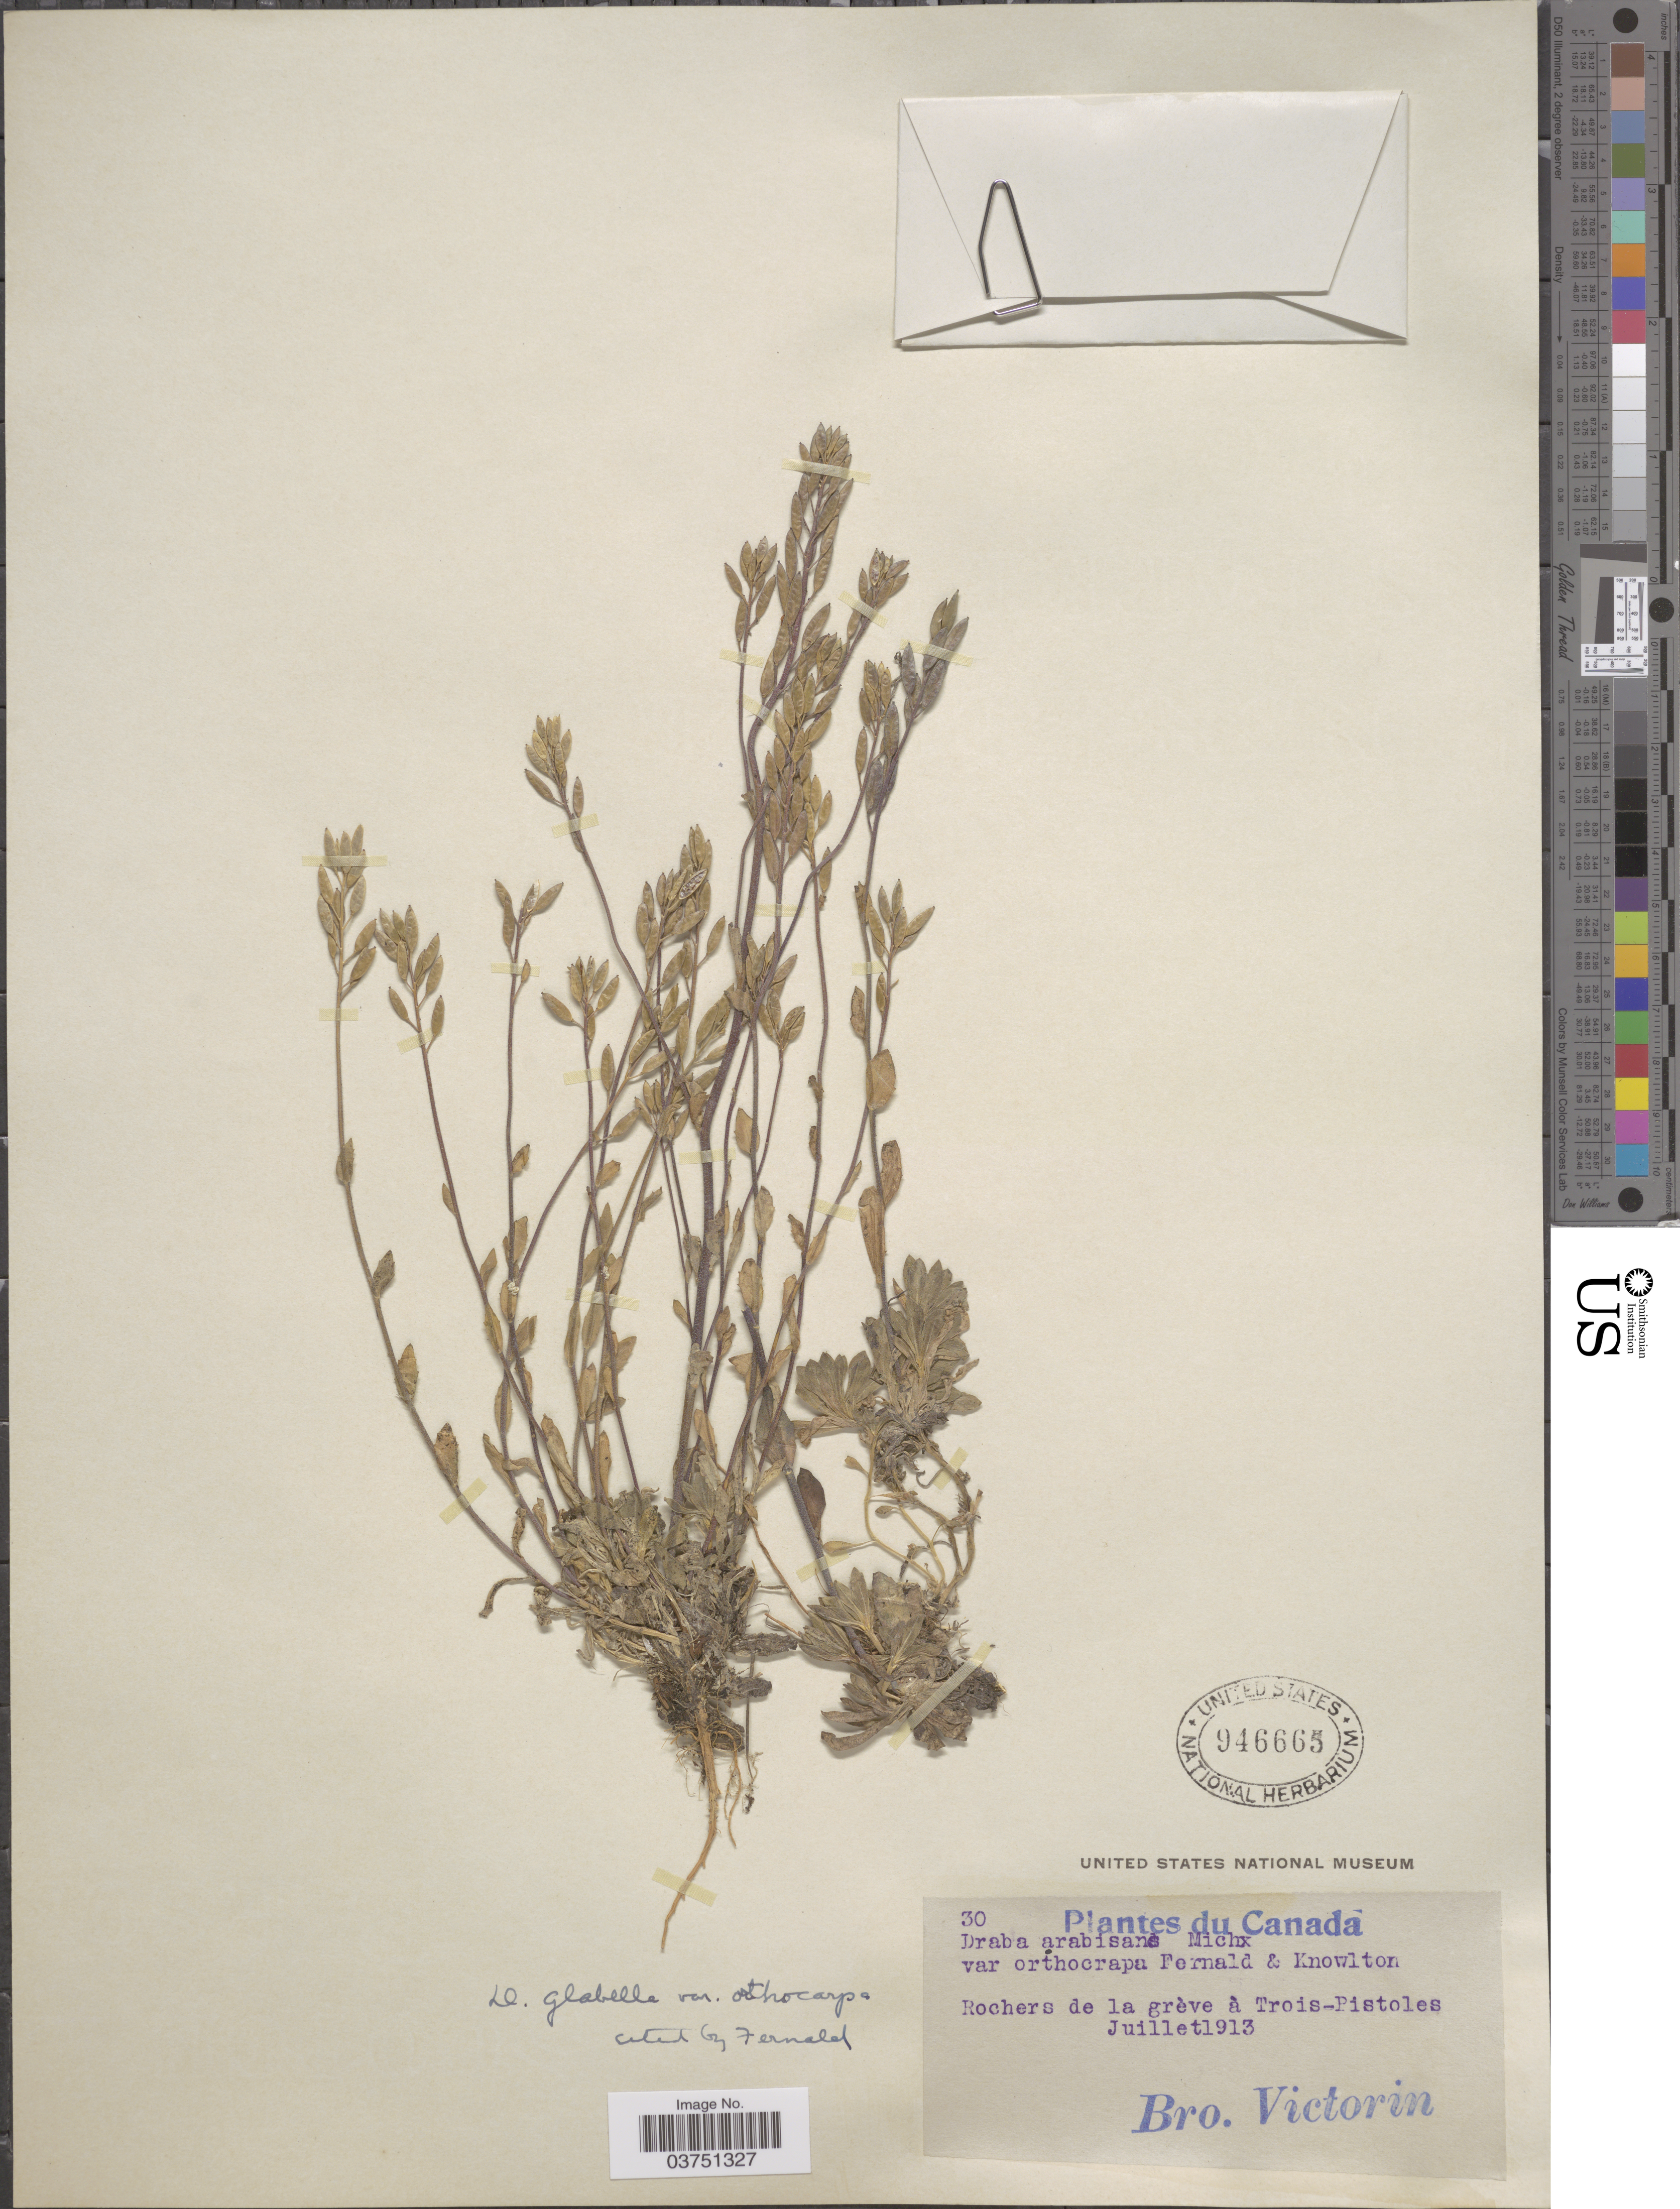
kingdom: Plantae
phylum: Tracheophyta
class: Magnoliopsida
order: Brassicales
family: Brassicaceae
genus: Draba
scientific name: Draba glabella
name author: Pursh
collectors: B. Victorin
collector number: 30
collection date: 1913-07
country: Canada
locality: Rochers de la grève à Trois-Pistoles.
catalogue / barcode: US 946665